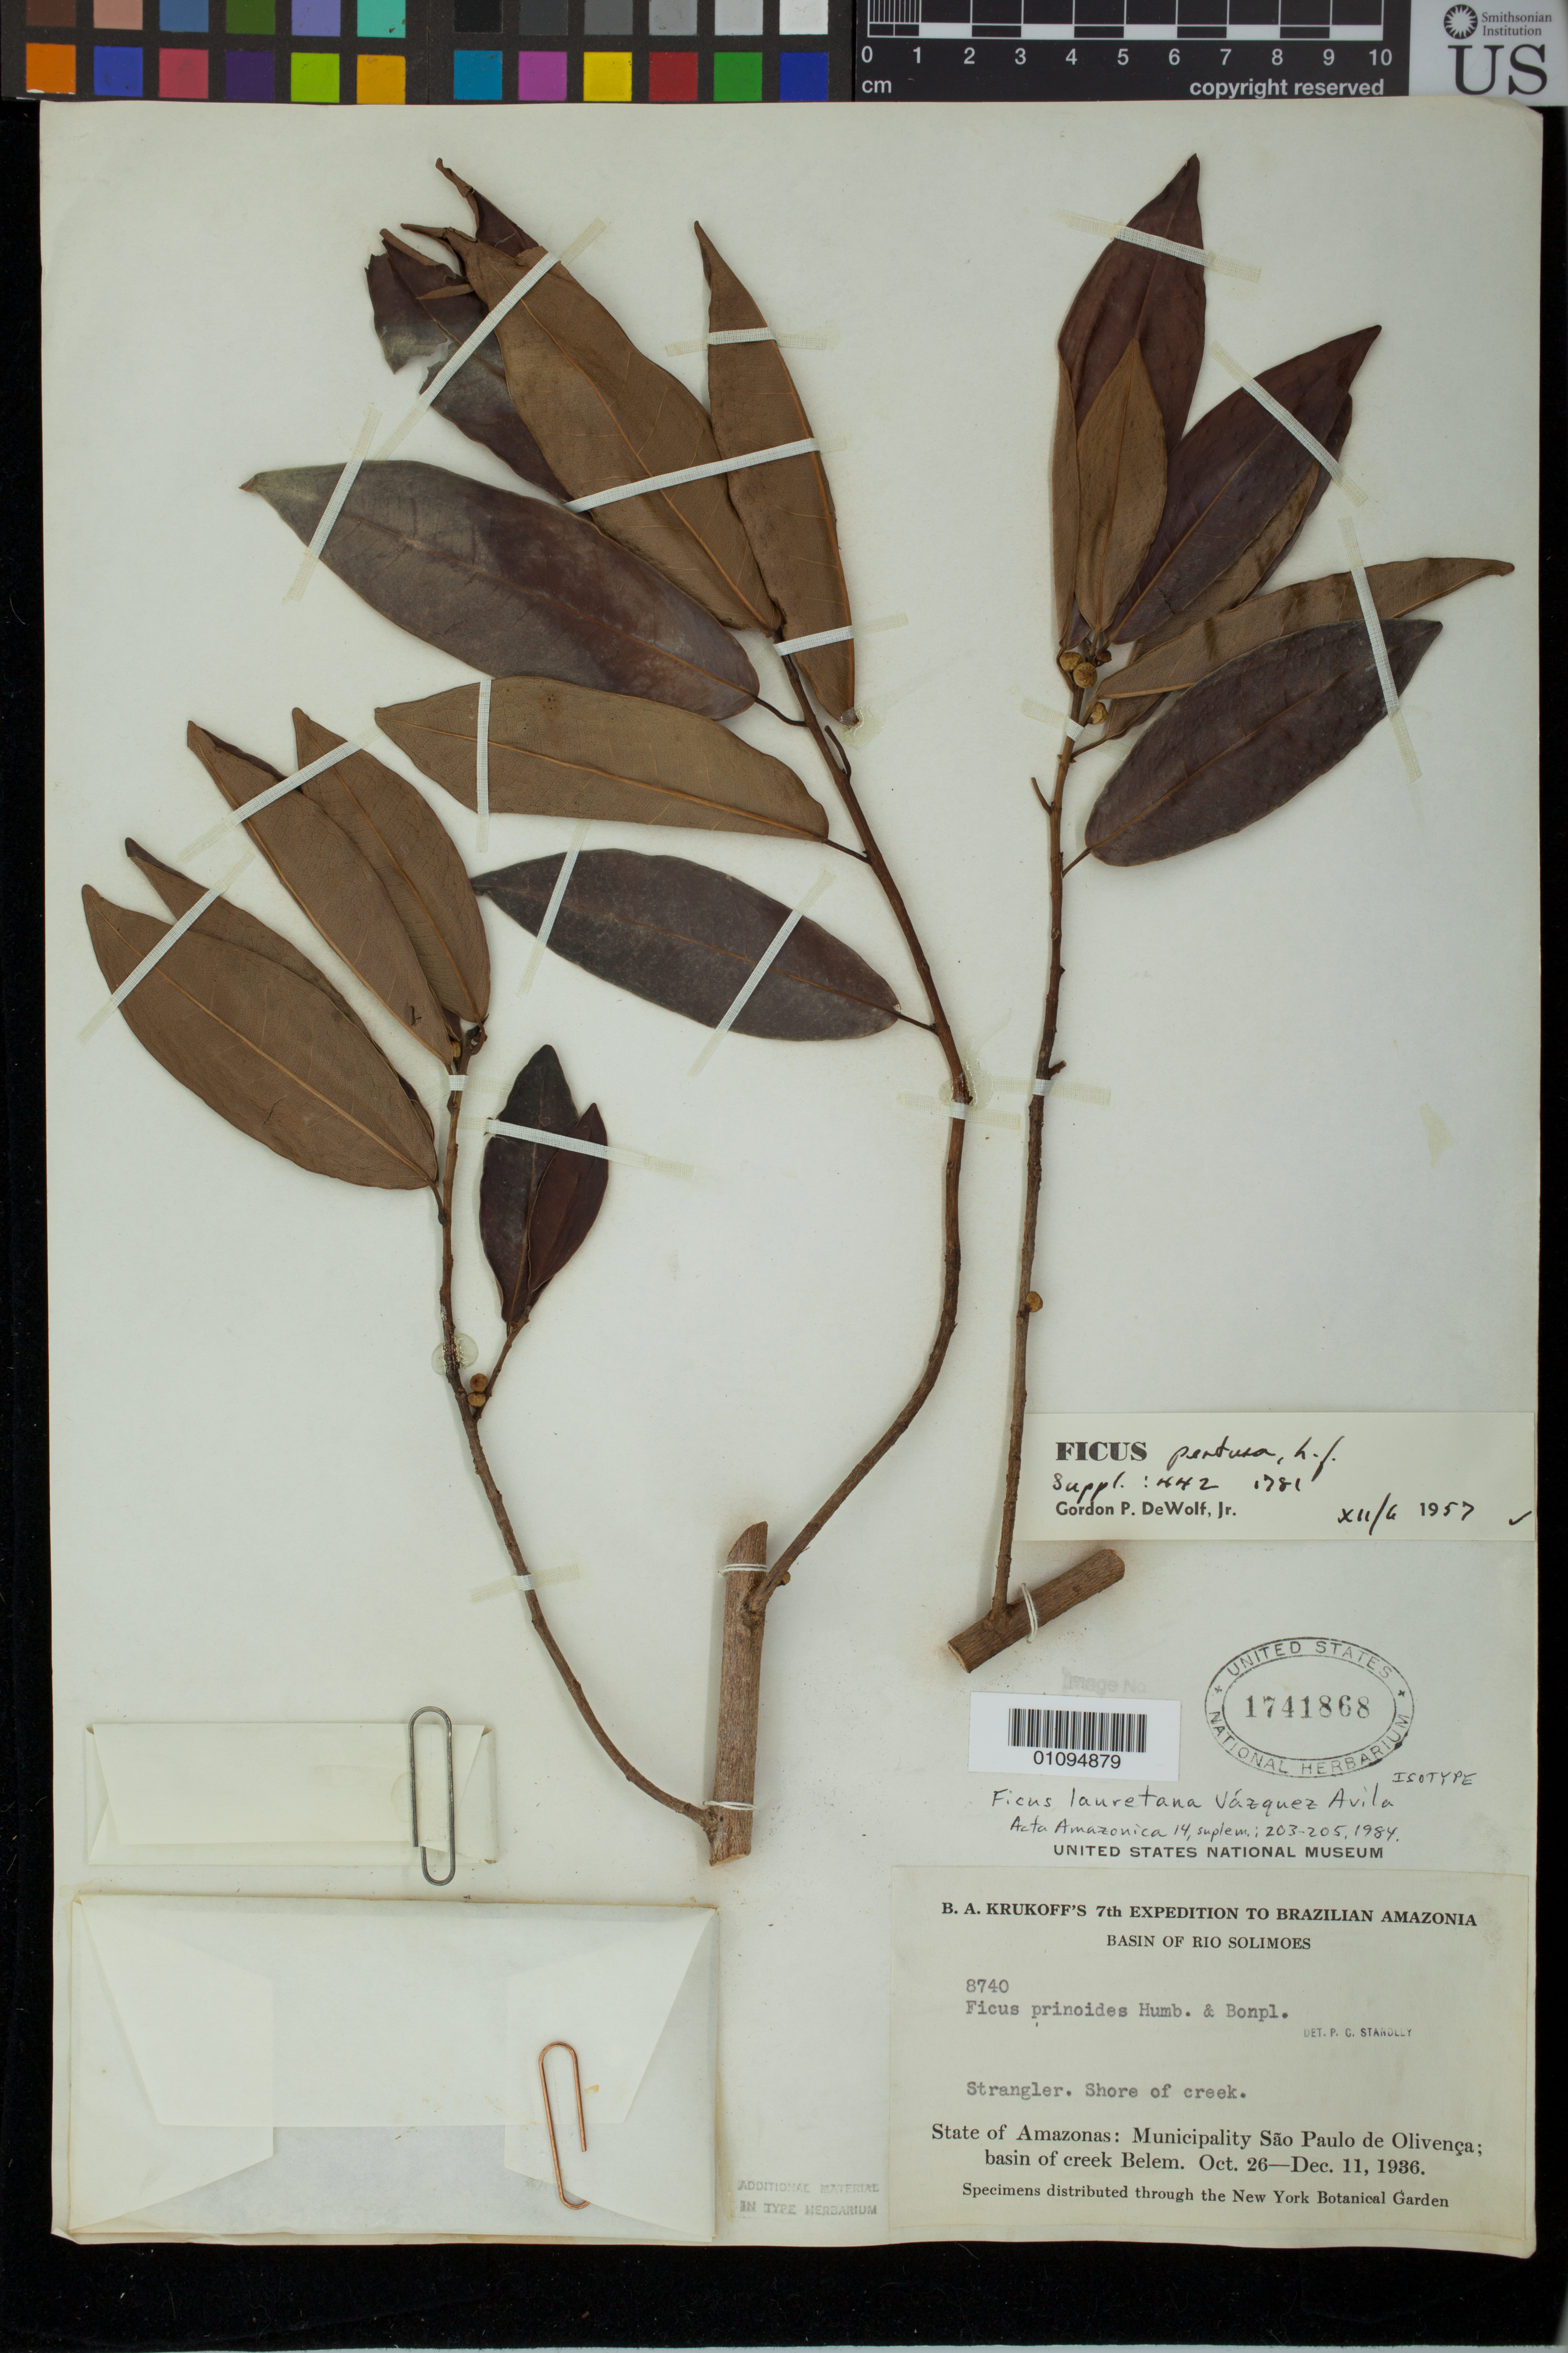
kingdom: Plantae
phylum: Tracheophyta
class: Magnoliopsida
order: Rosales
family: Moraceae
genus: Ficus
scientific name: Ficus lauretana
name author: Vázq. Avila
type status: Isotype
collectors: B. A. Krukoff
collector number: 8740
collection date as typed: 26 Oct 1936 to 11 Dec 1936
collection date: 1936-10-26/1936-12-11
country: Brazil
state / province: Amazonas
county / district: São Paulo de Olivença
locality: Basin of Creek Belem.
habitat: Shore of creek.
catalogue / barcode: US 1741868